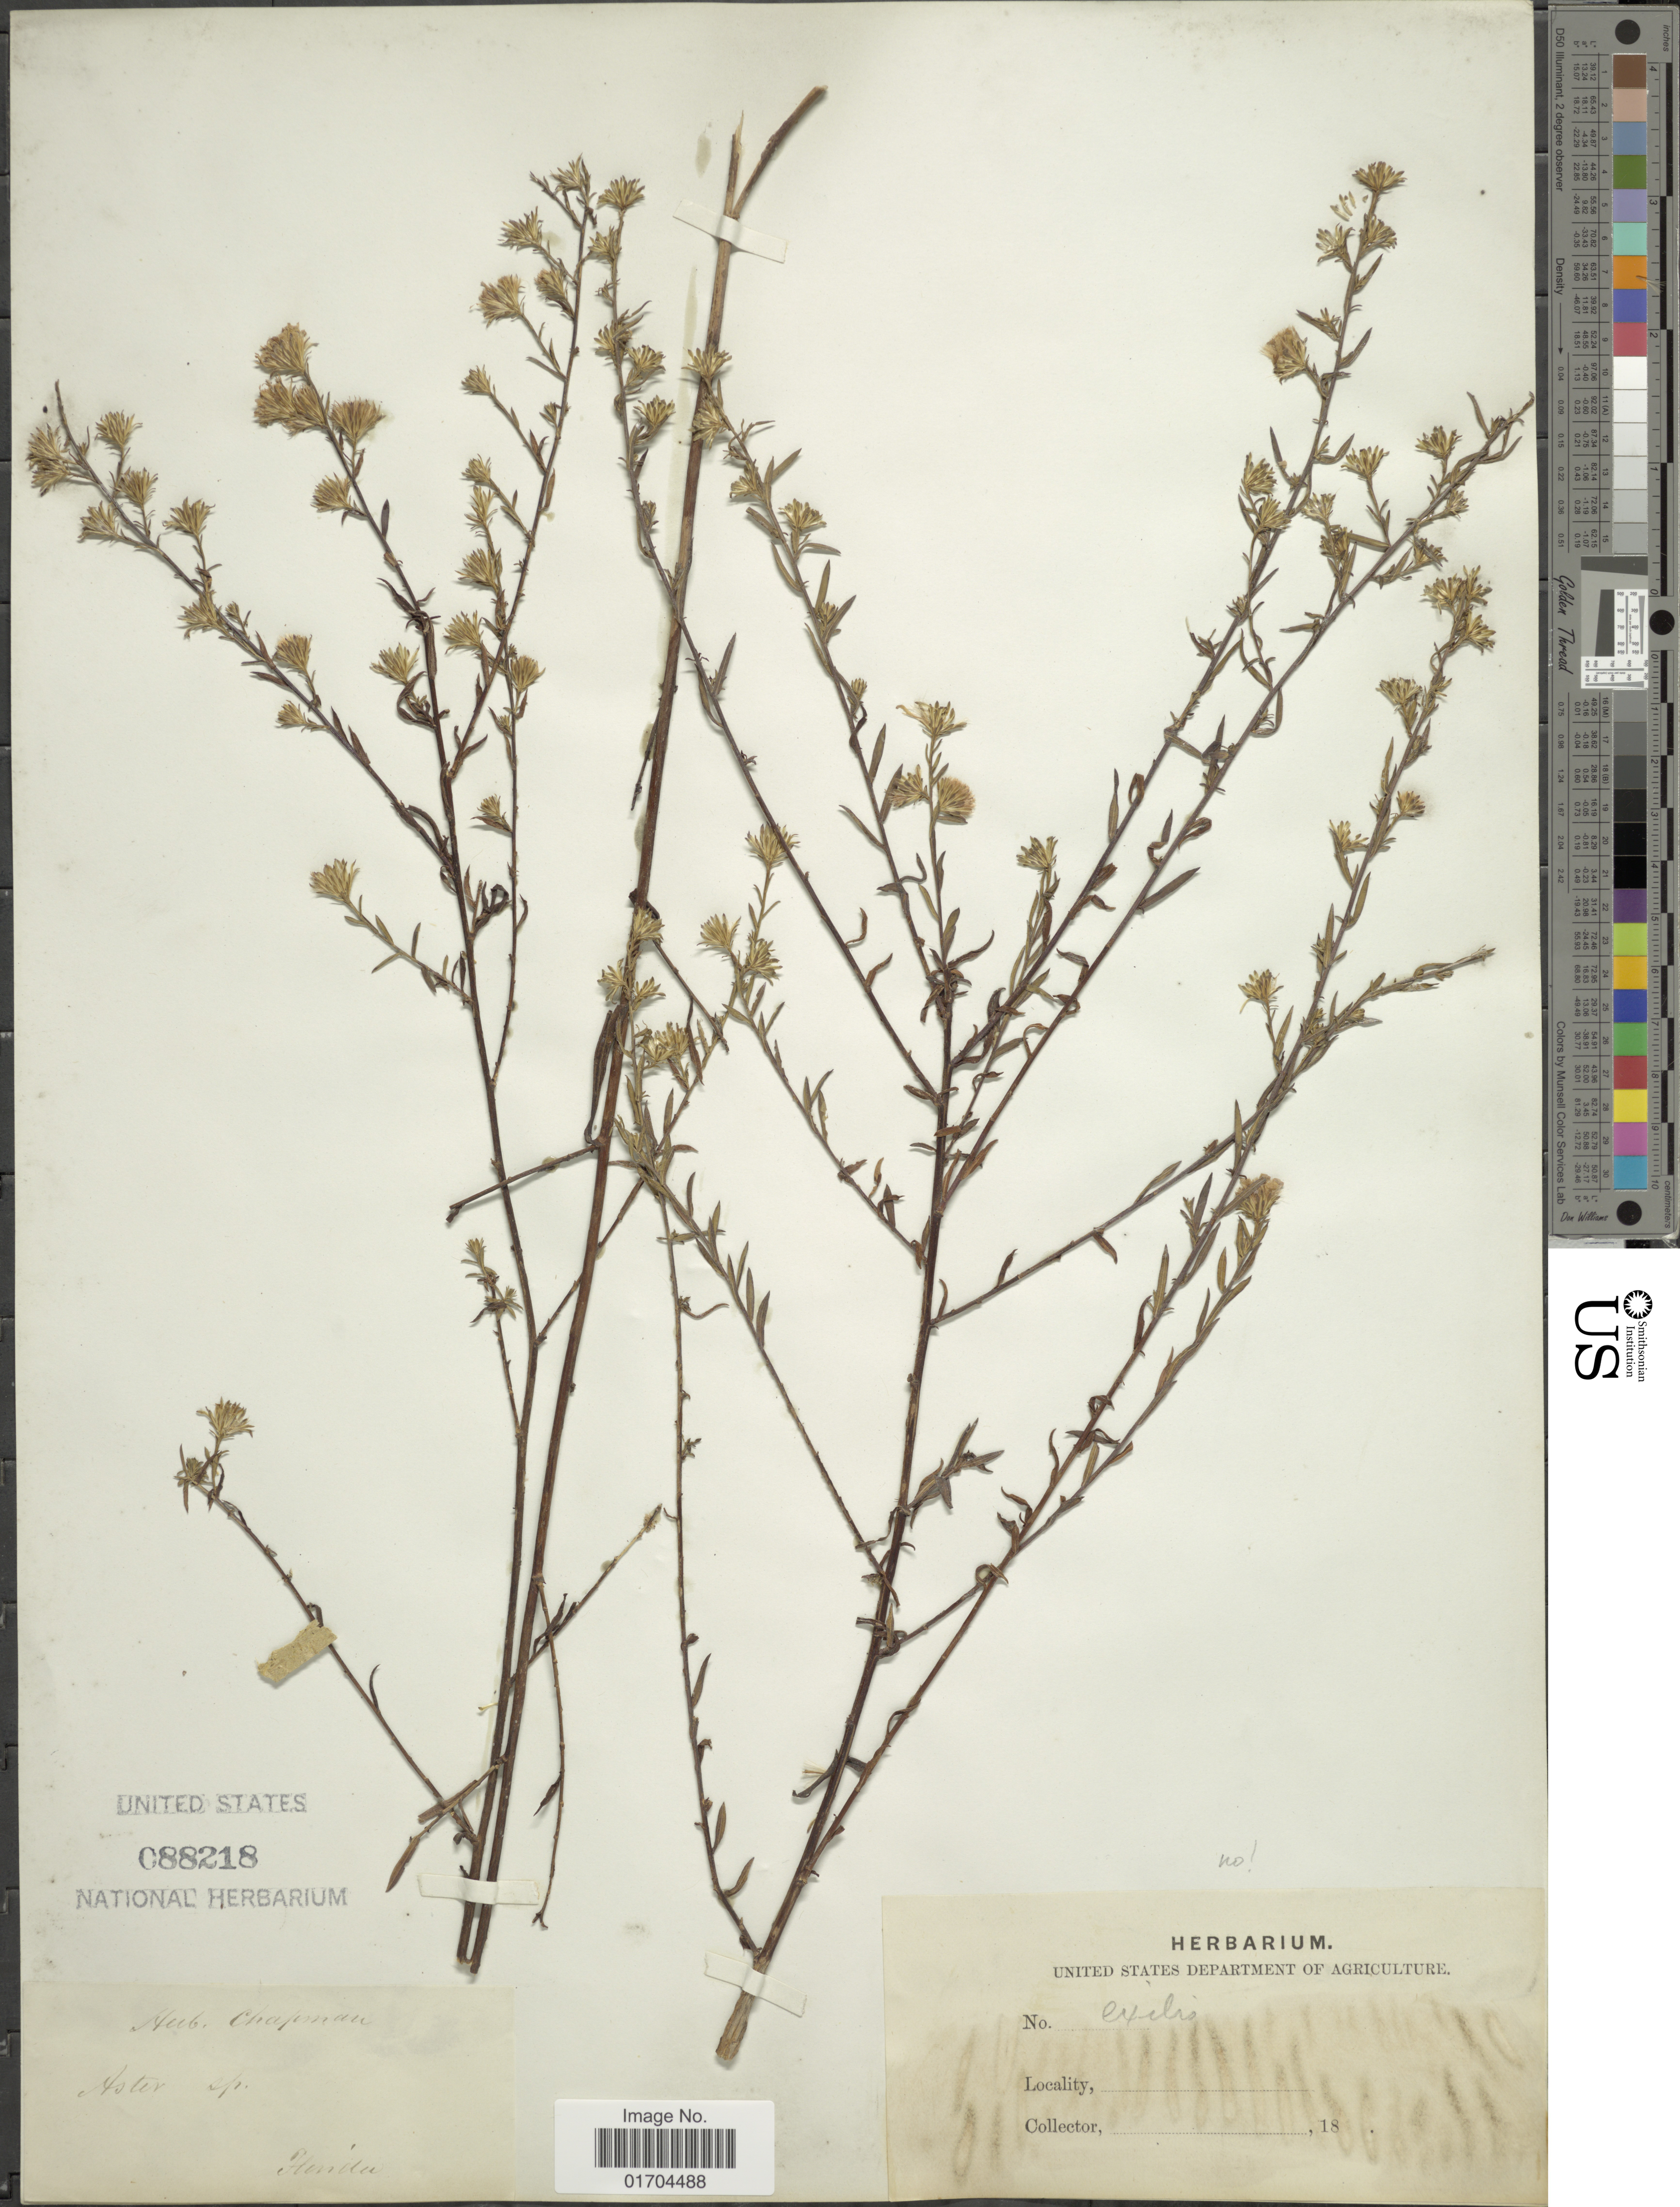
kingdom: Plantae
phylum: Tracheophyta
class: Magnoliopsida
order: Asterales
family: Asteraceae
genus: Symphyotrichum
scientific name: Symphyotrichum sp.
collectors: ex herb. Chapman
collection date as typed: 18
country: United States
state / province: Florida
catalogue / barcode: US 88218